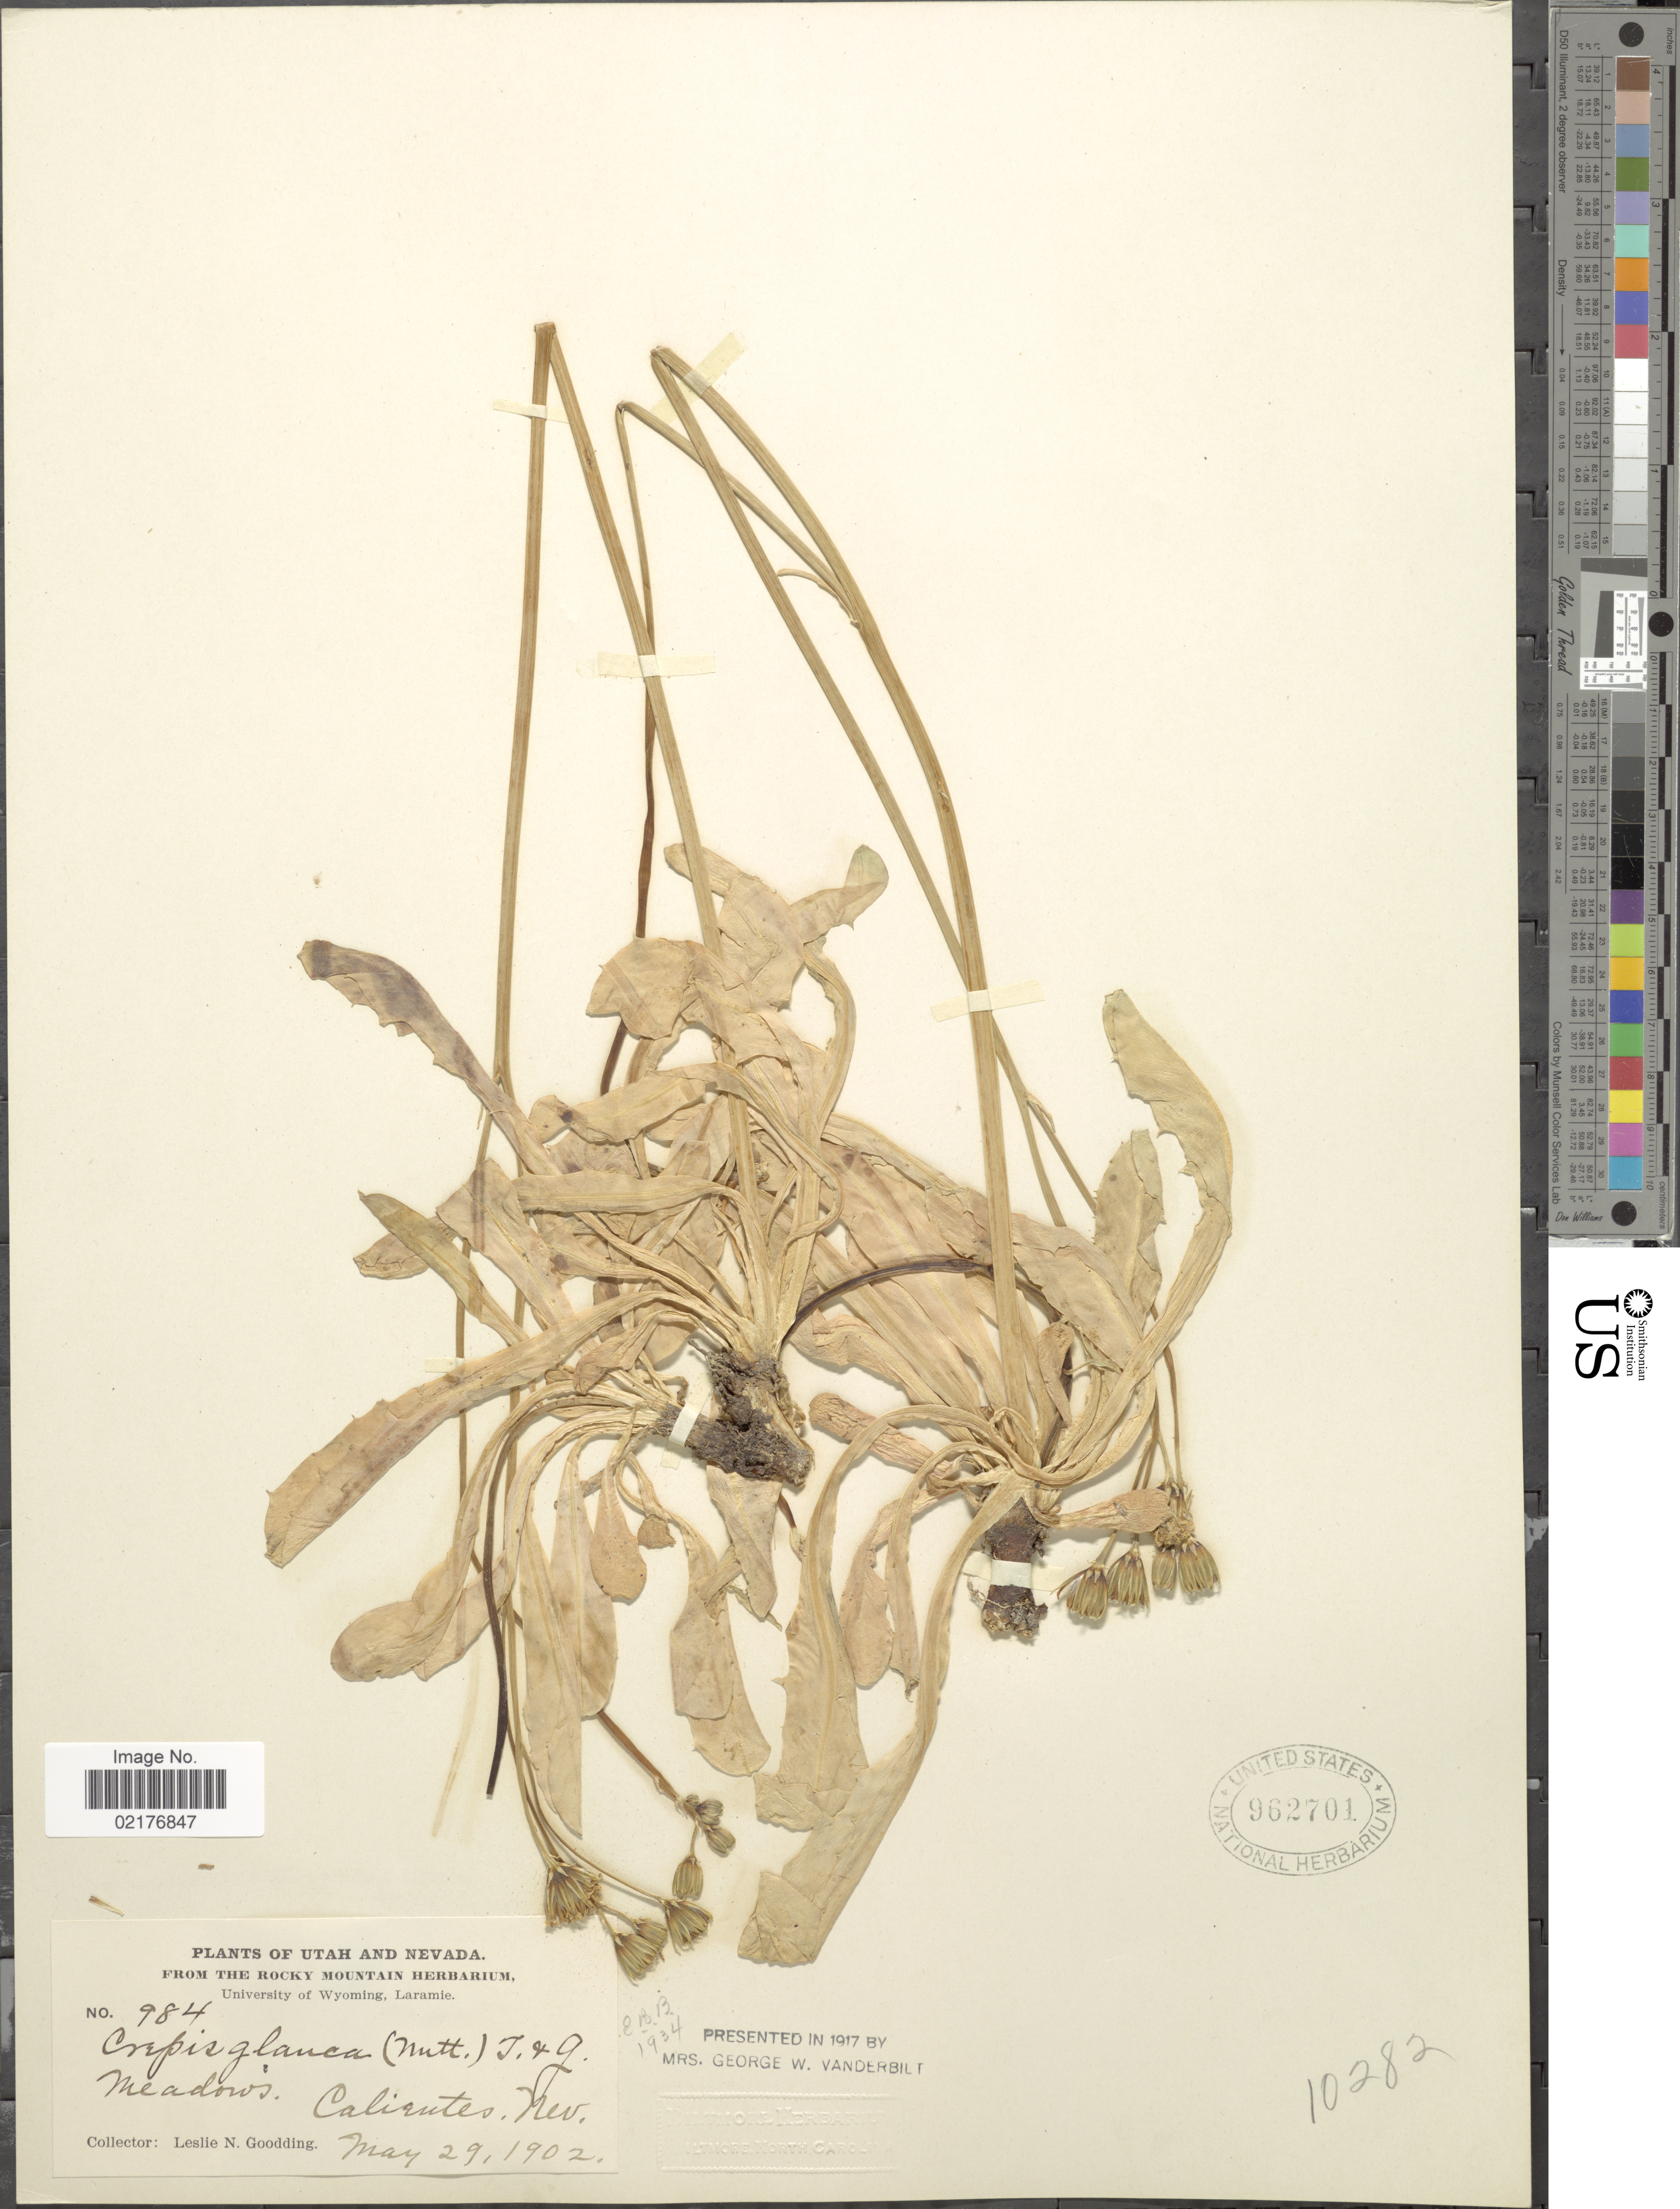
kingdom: Plantae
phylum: Tracheophyta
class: Magnoliopsida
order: Asterales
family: Asteraceae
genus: Askellia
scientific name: Askellia flexuosa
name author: (Ledeb.) W.A. Weber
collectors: L. N. Goodding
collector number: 984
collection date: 1902-05-29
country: United States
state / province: Nevada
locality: Meadows, Caliantes, Nev.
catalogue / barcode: US 962701